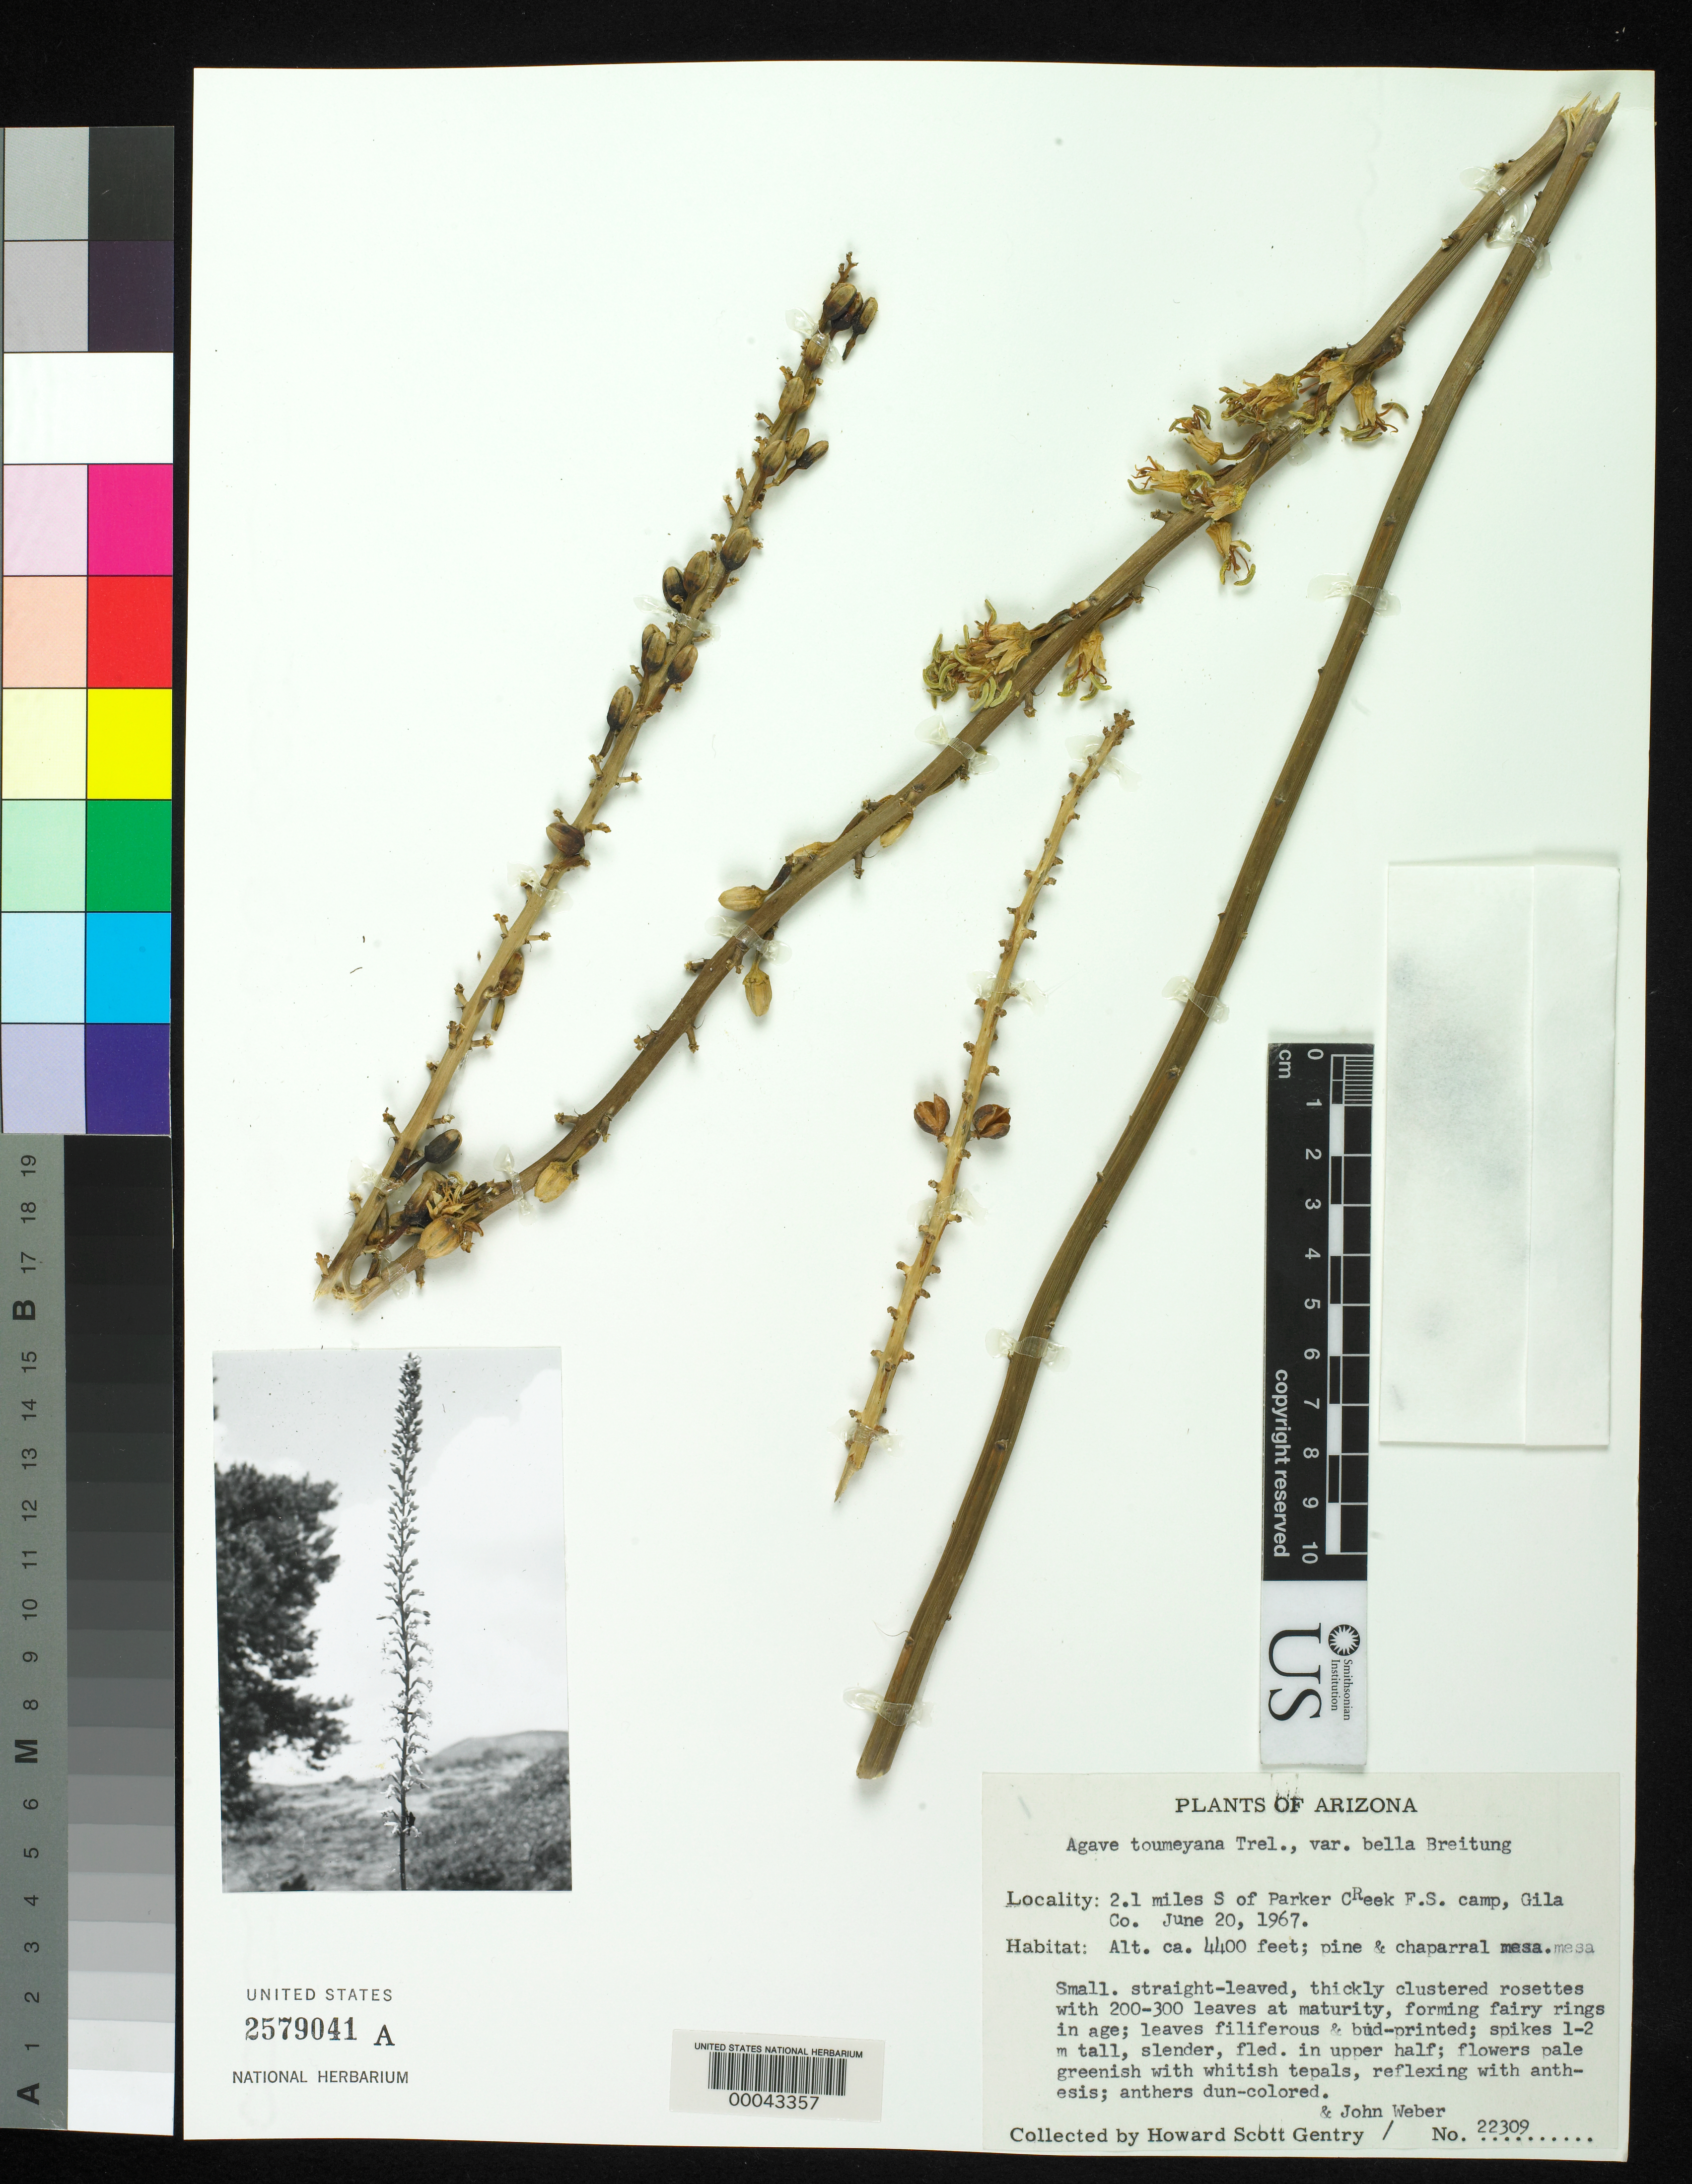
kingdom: Plantae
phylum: Tracheophyta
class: Liliopsida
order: Asparagales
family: Asparagaceae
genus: Agave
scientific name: Agave toumeyana var. bella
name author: Breitung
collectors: H. S. Gentry & J. H. Weber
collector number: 22309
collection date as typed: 20 Jun 1967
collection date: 1967-06-20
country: United States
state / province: Arizona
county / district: Gila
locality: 2.1 m s of parker creek f.s. camp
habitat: Pine and chaparral mesa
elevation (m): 1341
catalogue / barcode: US 2579041A